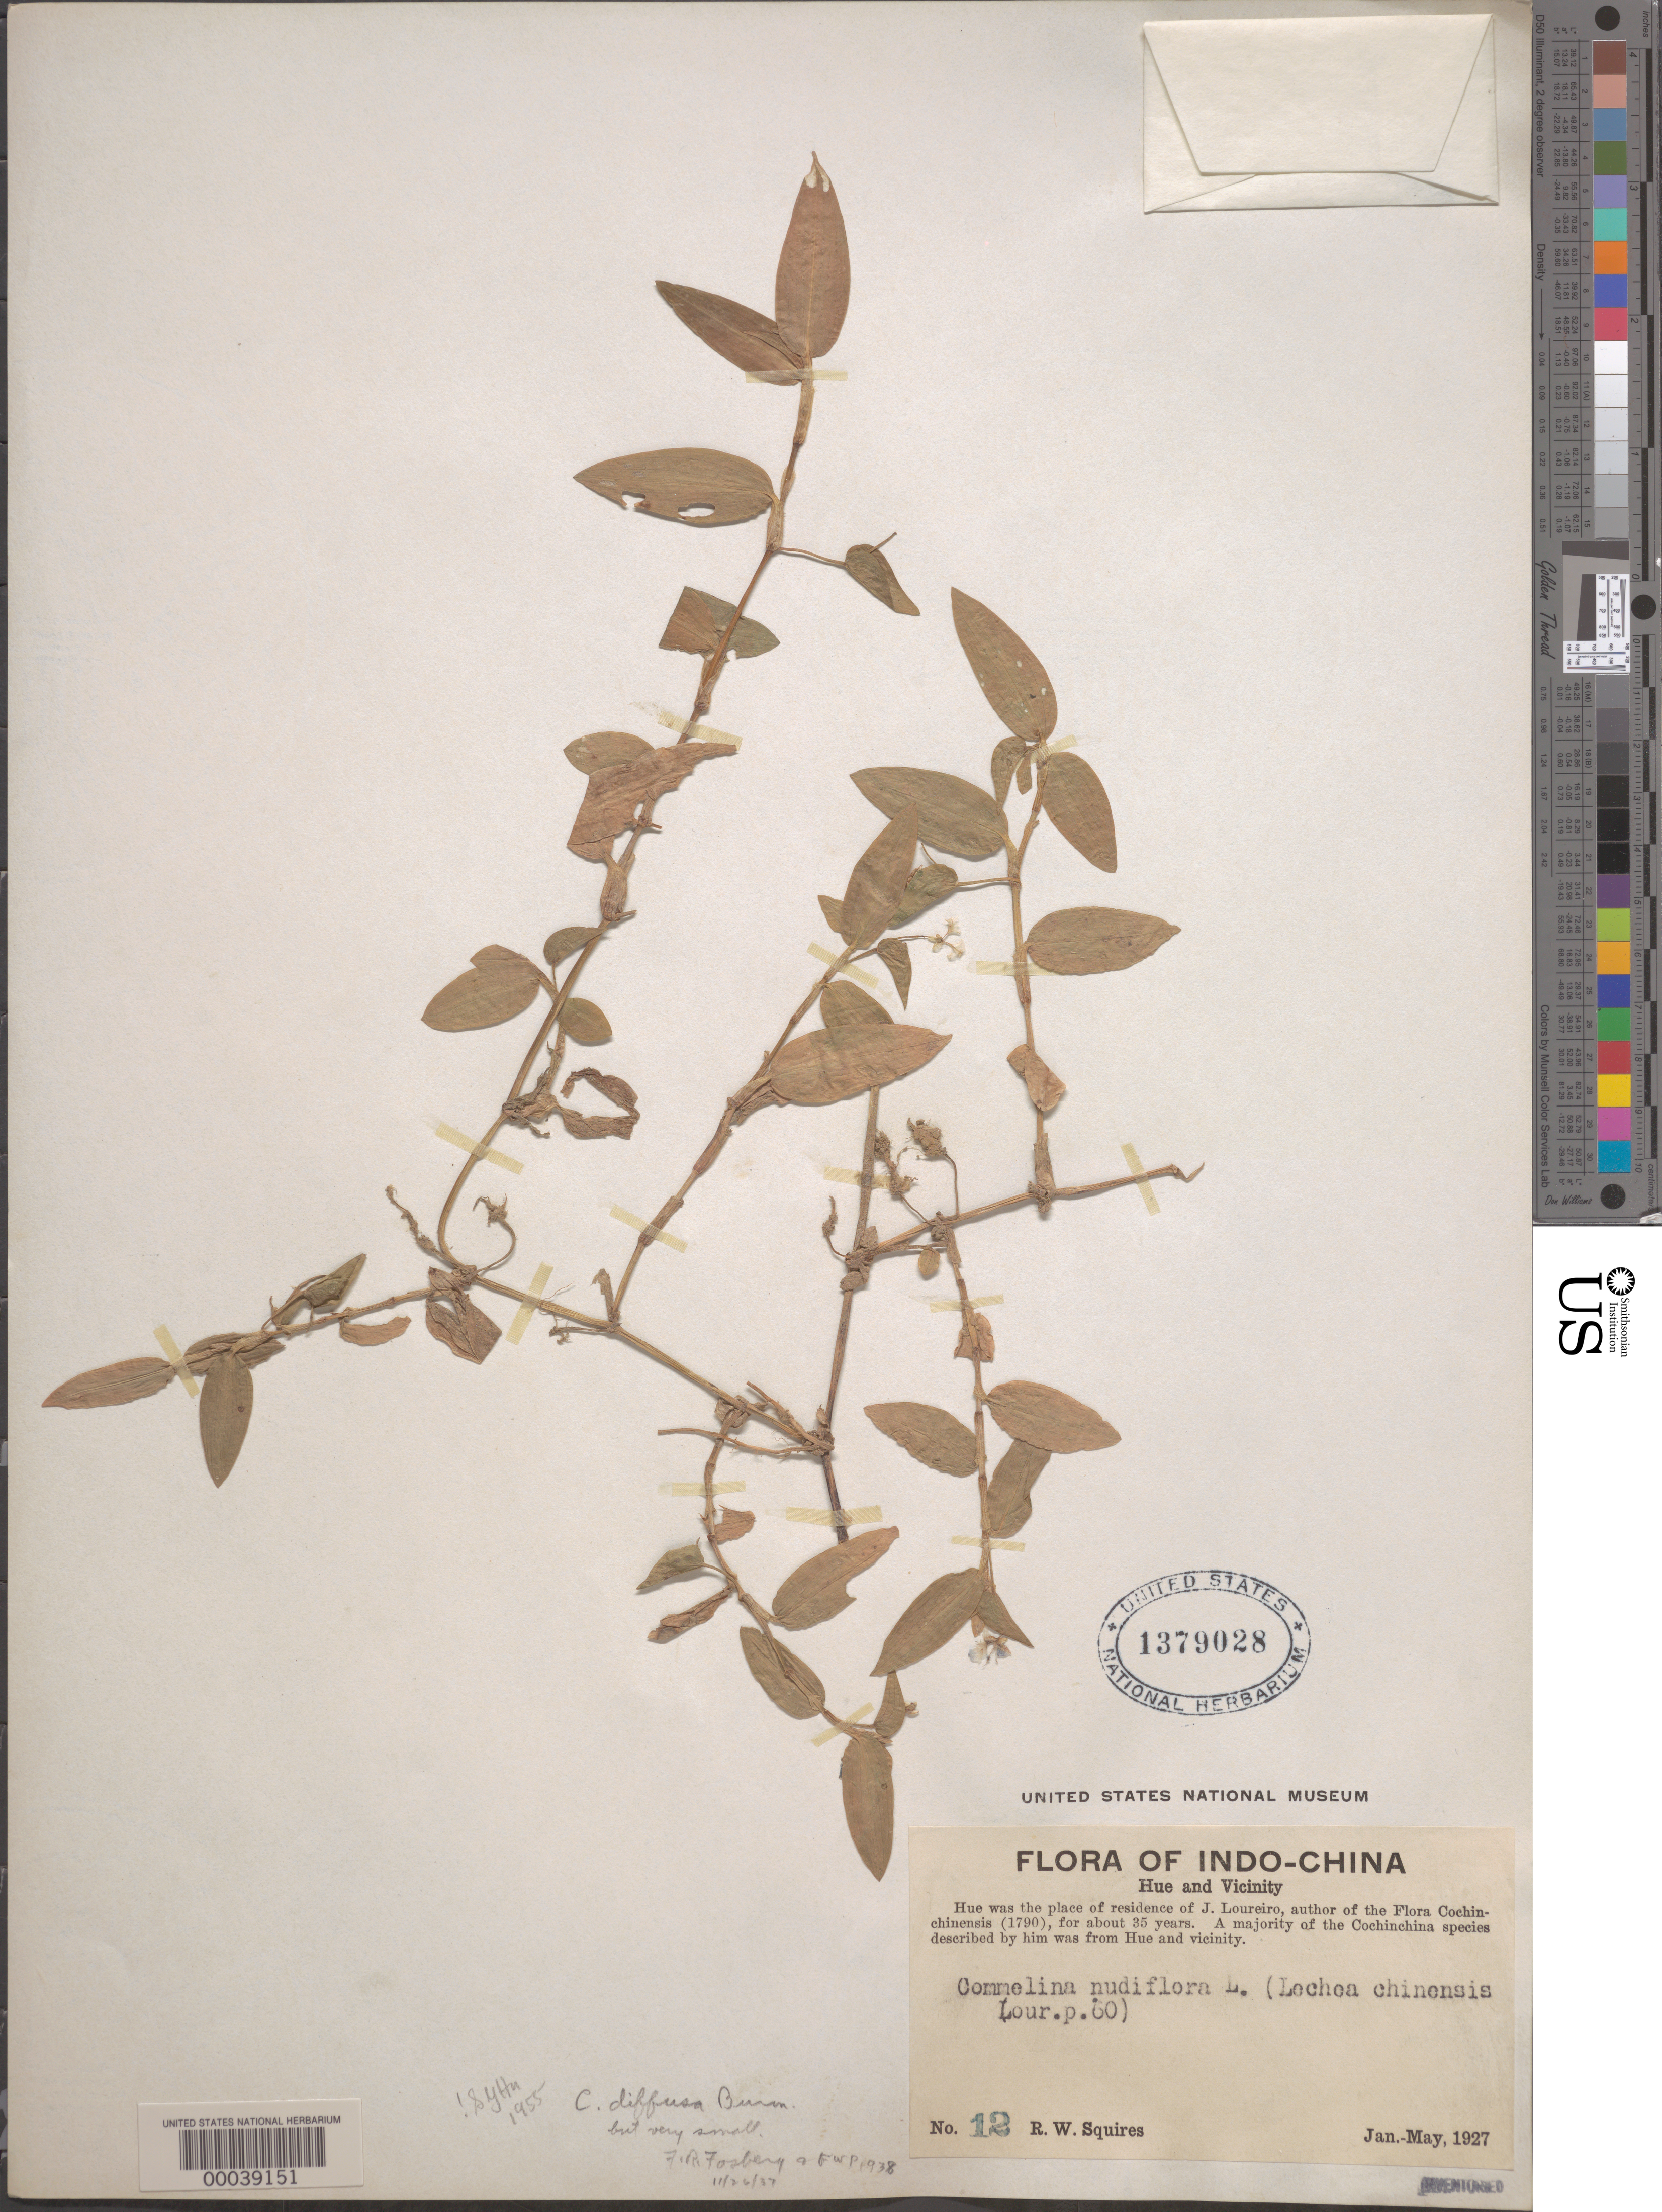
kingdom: Plantae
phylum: Tracheophyta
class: Liliopsida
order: Commelinales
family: Commelinaceae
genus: Commelina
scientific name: Commelina diffusa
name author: Burm. f.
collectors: R. Squires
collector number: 12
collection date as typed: Jan 1927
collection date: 1927-01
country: Vietnam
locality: Hue, southern vietnam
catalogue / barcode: US 1379028